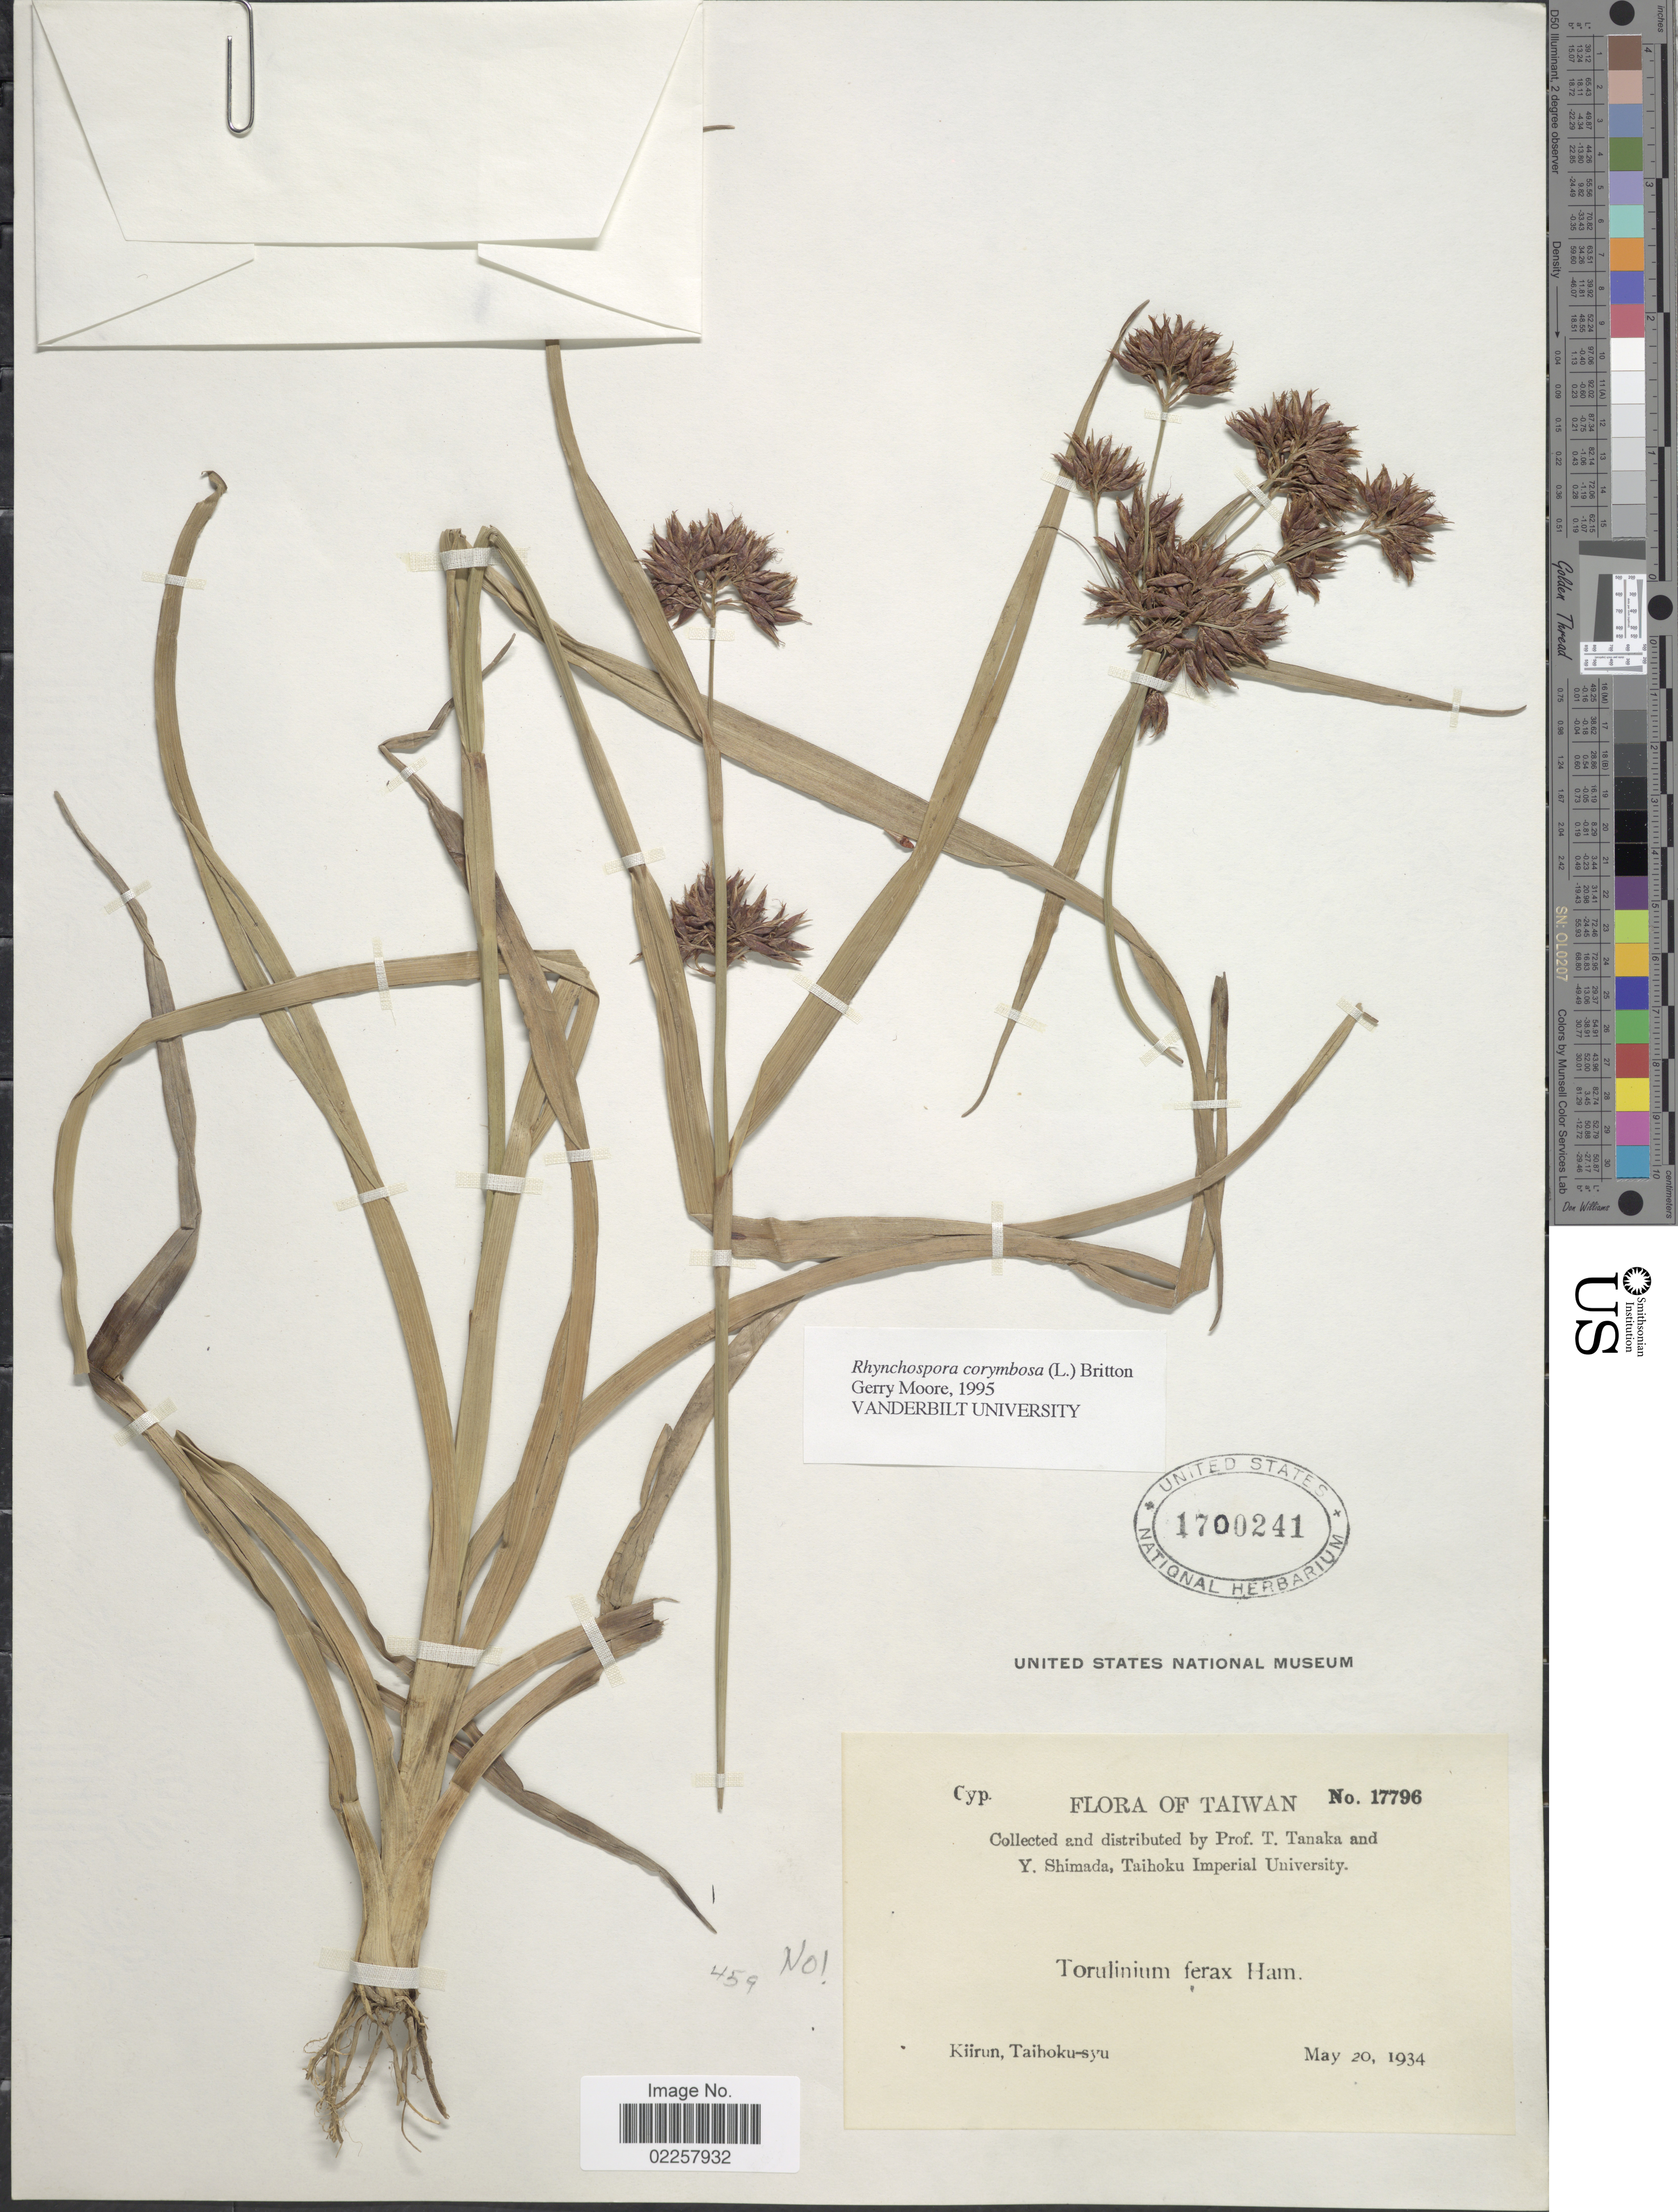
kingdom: Plantae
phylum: Tracheophyta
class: Liliopsida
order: Poales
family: Cyperaceae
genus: Rhynchospora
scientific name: Rhynchospora corymbosa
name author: (L.) Britton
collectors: T. Tanaka & Y. Shimada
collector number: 317796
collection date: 1934-05-20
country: Taiwan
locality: Kiirun, Taihoku-syu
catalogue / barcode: US 1700241